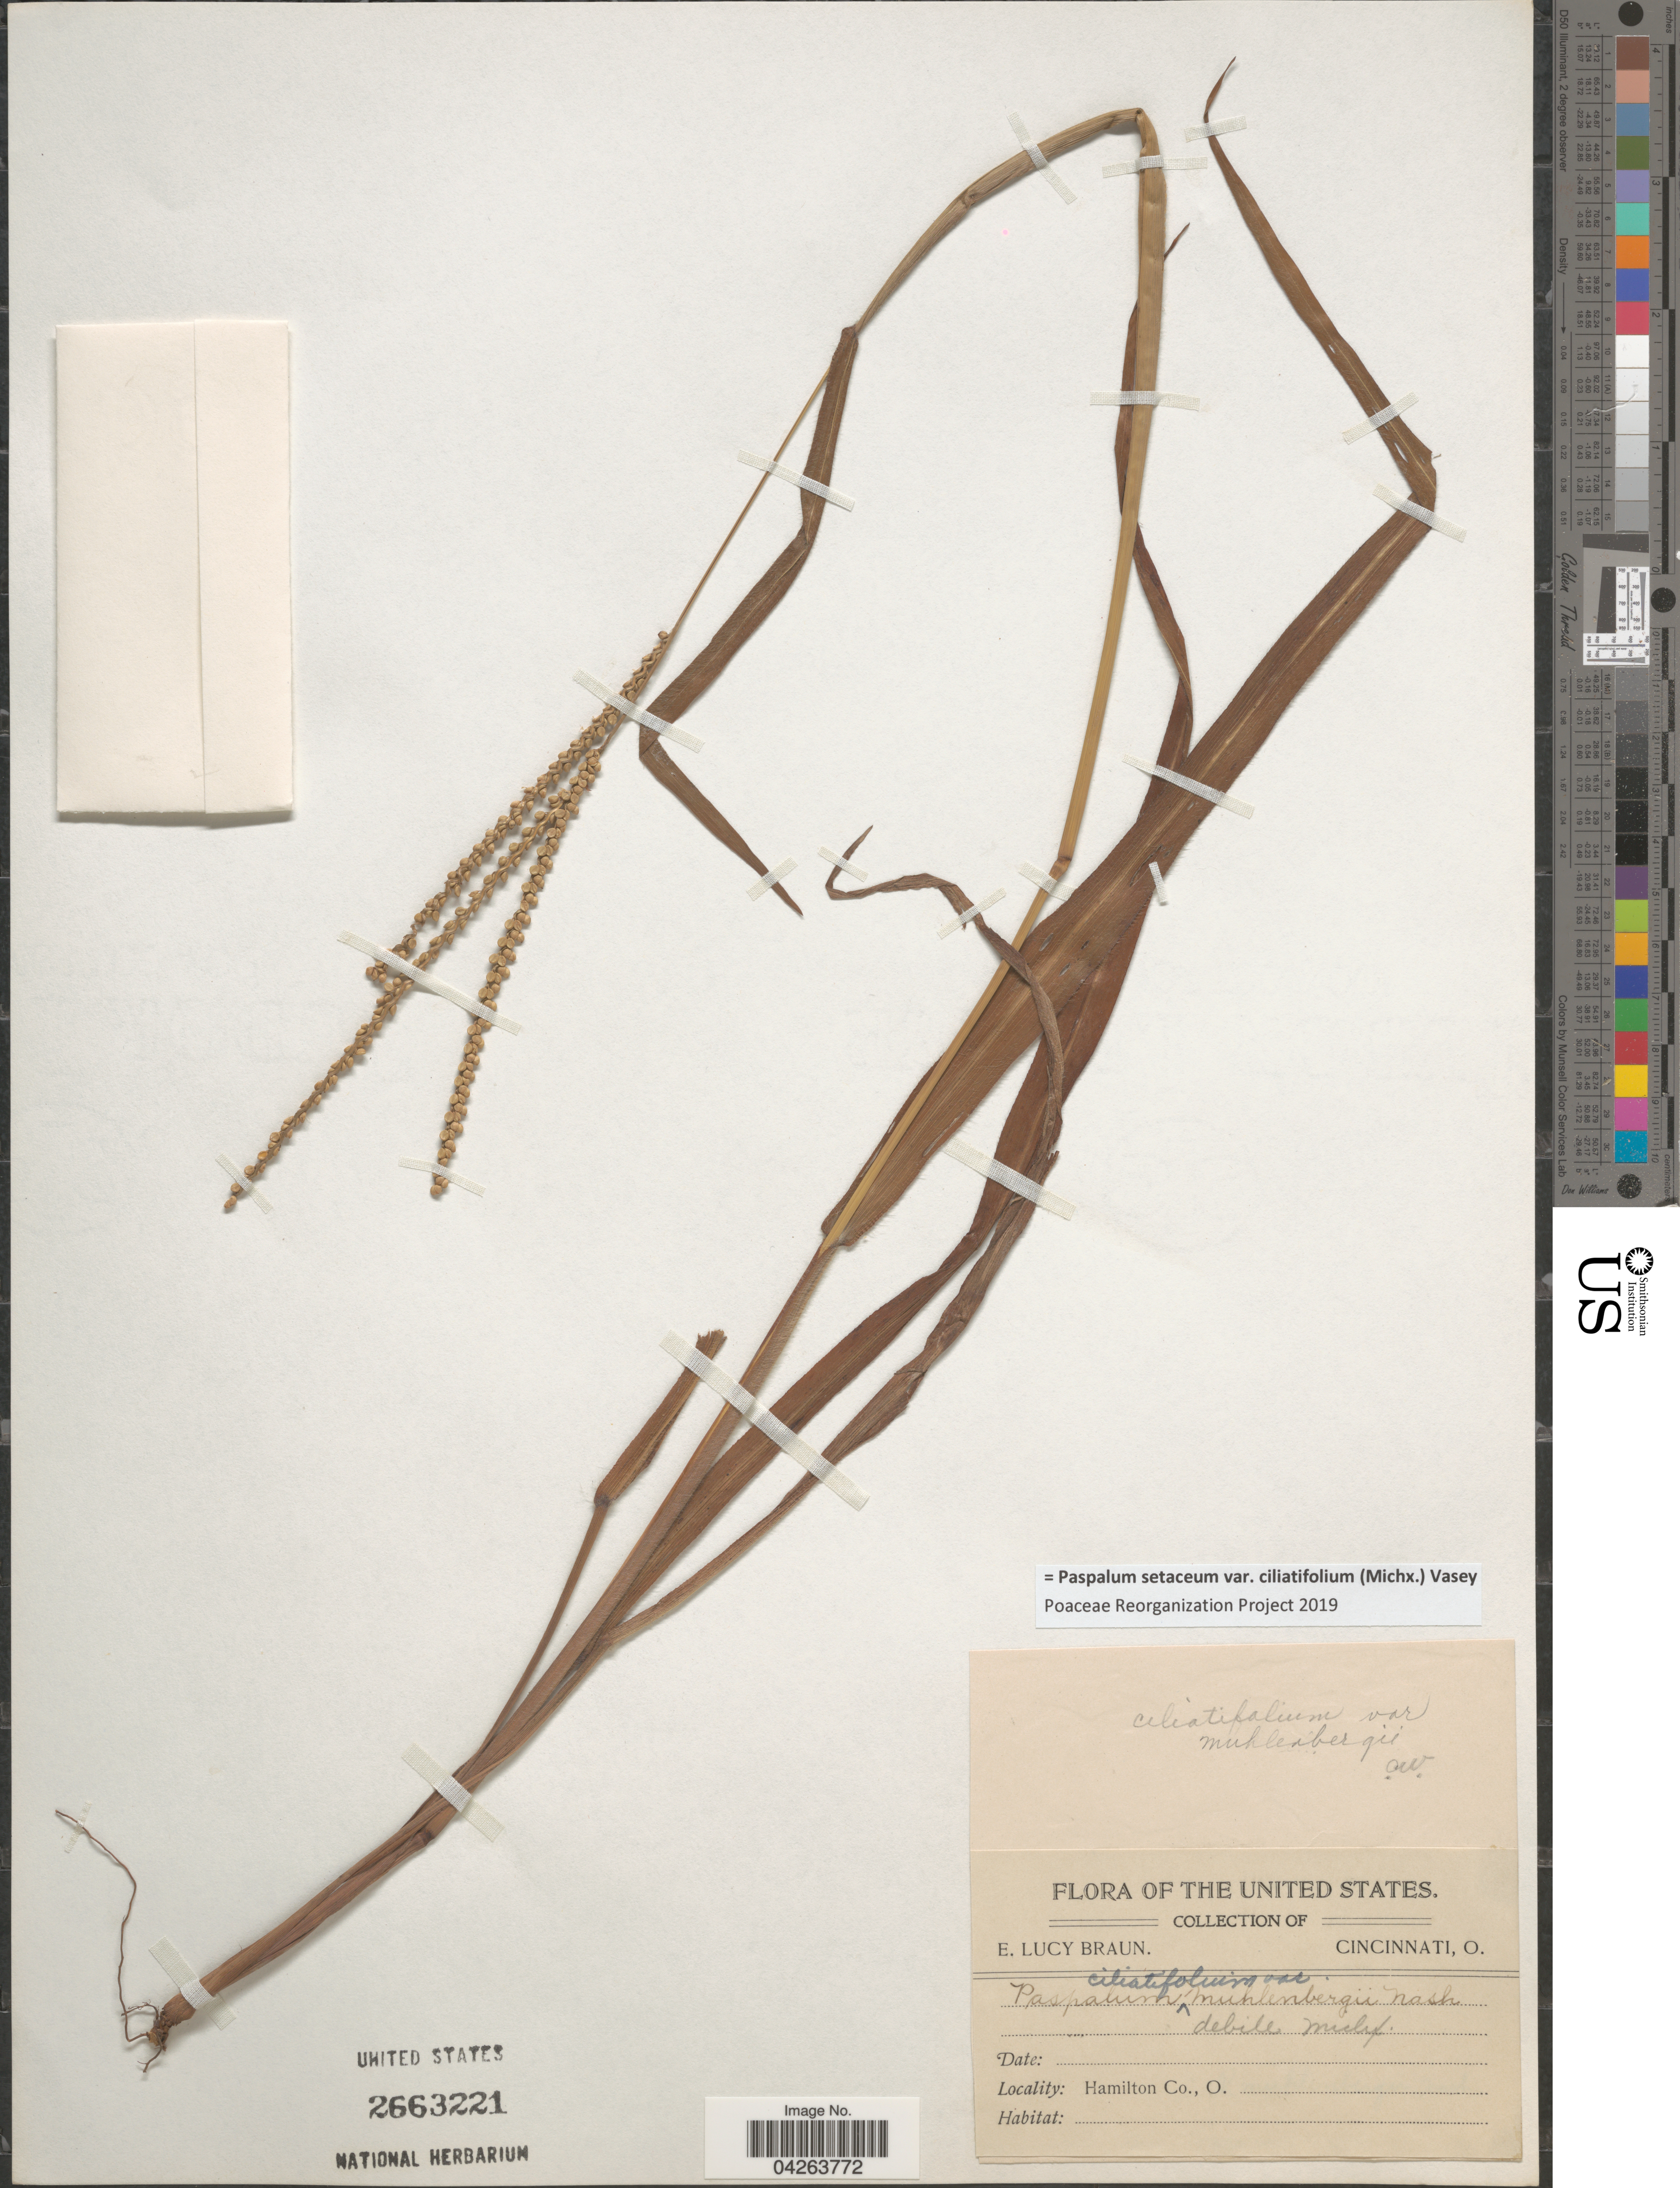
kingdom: Plantae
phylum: Tracheophyta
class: Liliopsida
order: Poales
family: Poaceae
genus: Paspalum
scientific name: Paspalum setaceum var. ciliatifolium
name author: (Michx.) Vasey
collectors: E. L. Braun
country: United States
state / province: Ohio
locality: Hamilton Co.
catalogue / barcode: US 2663221